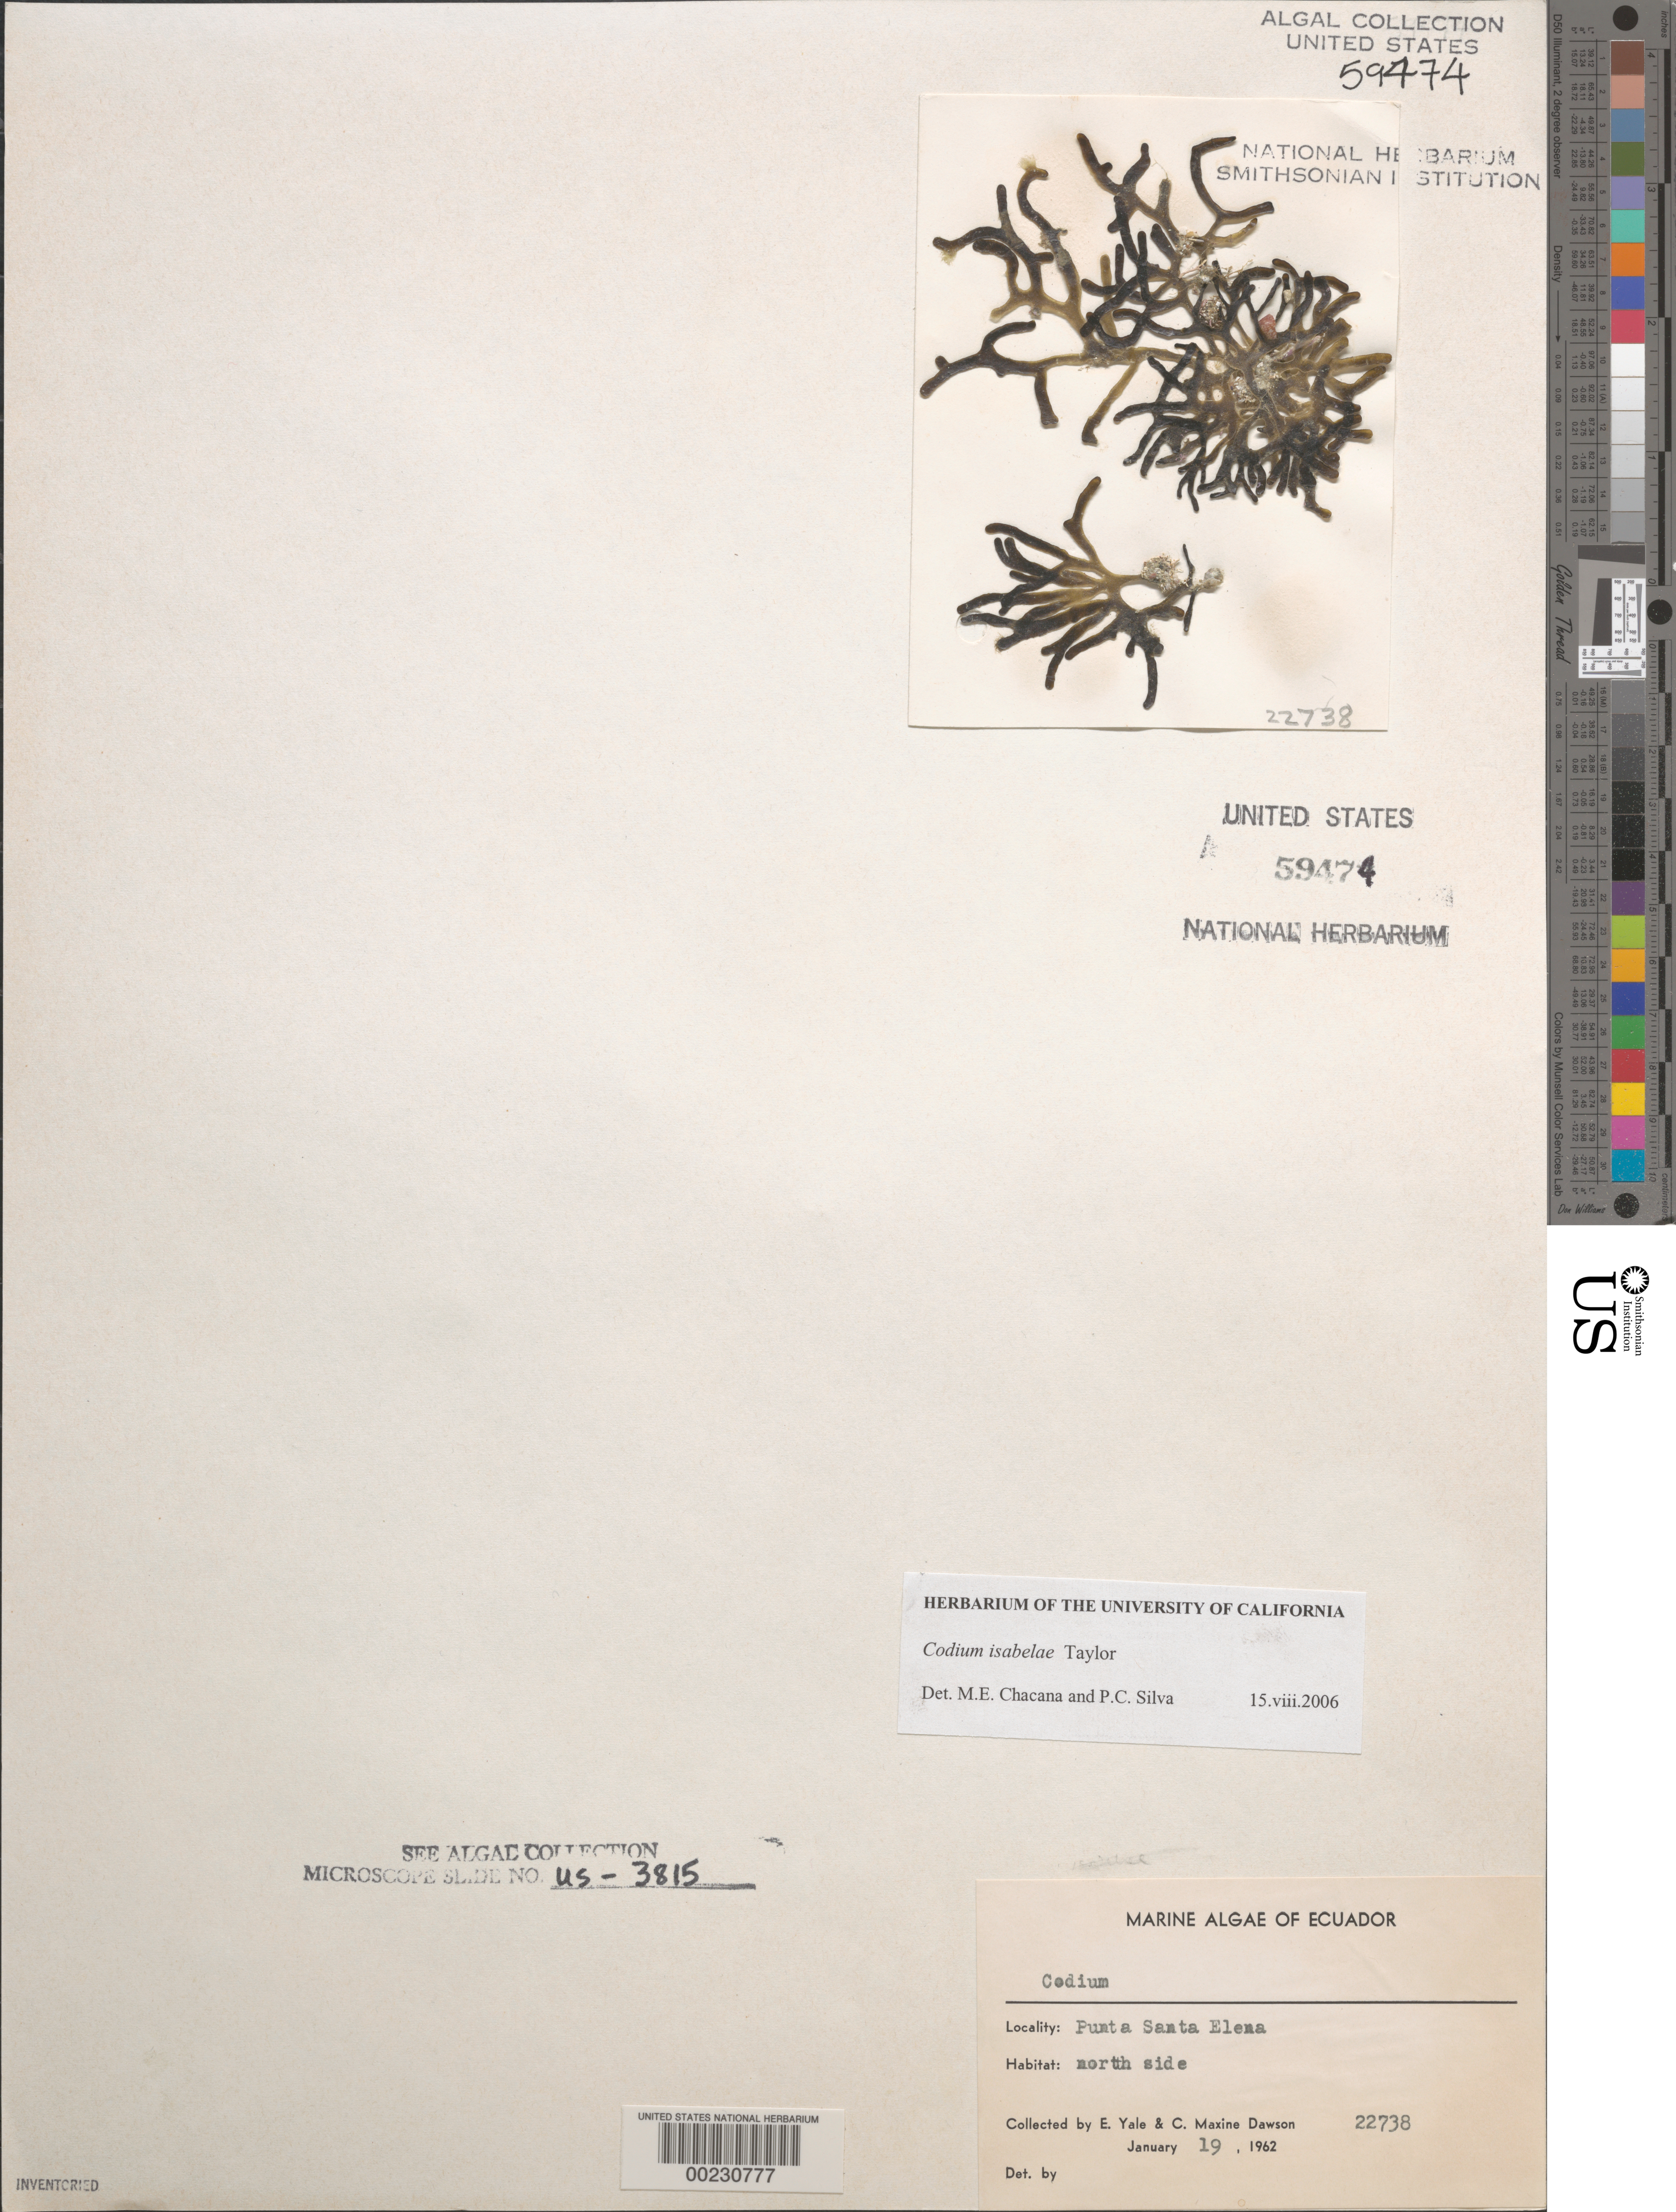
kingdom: Plantae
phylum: Chlorophyta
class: Ulvophyceae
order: Bryopsidales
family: Codiaceae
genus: Codium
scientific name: Codium isabelae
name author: W.R. Taylor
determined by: Chacana, M. E.; Silva, P. C.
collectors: E. Y. Dawson & C. M. Dawson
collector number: EYD 22738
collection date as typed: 19 Jan 1962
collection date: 1962-01-19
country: Ecuador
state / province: Guayas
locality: Punta Santa Elena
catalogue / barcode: US 59474